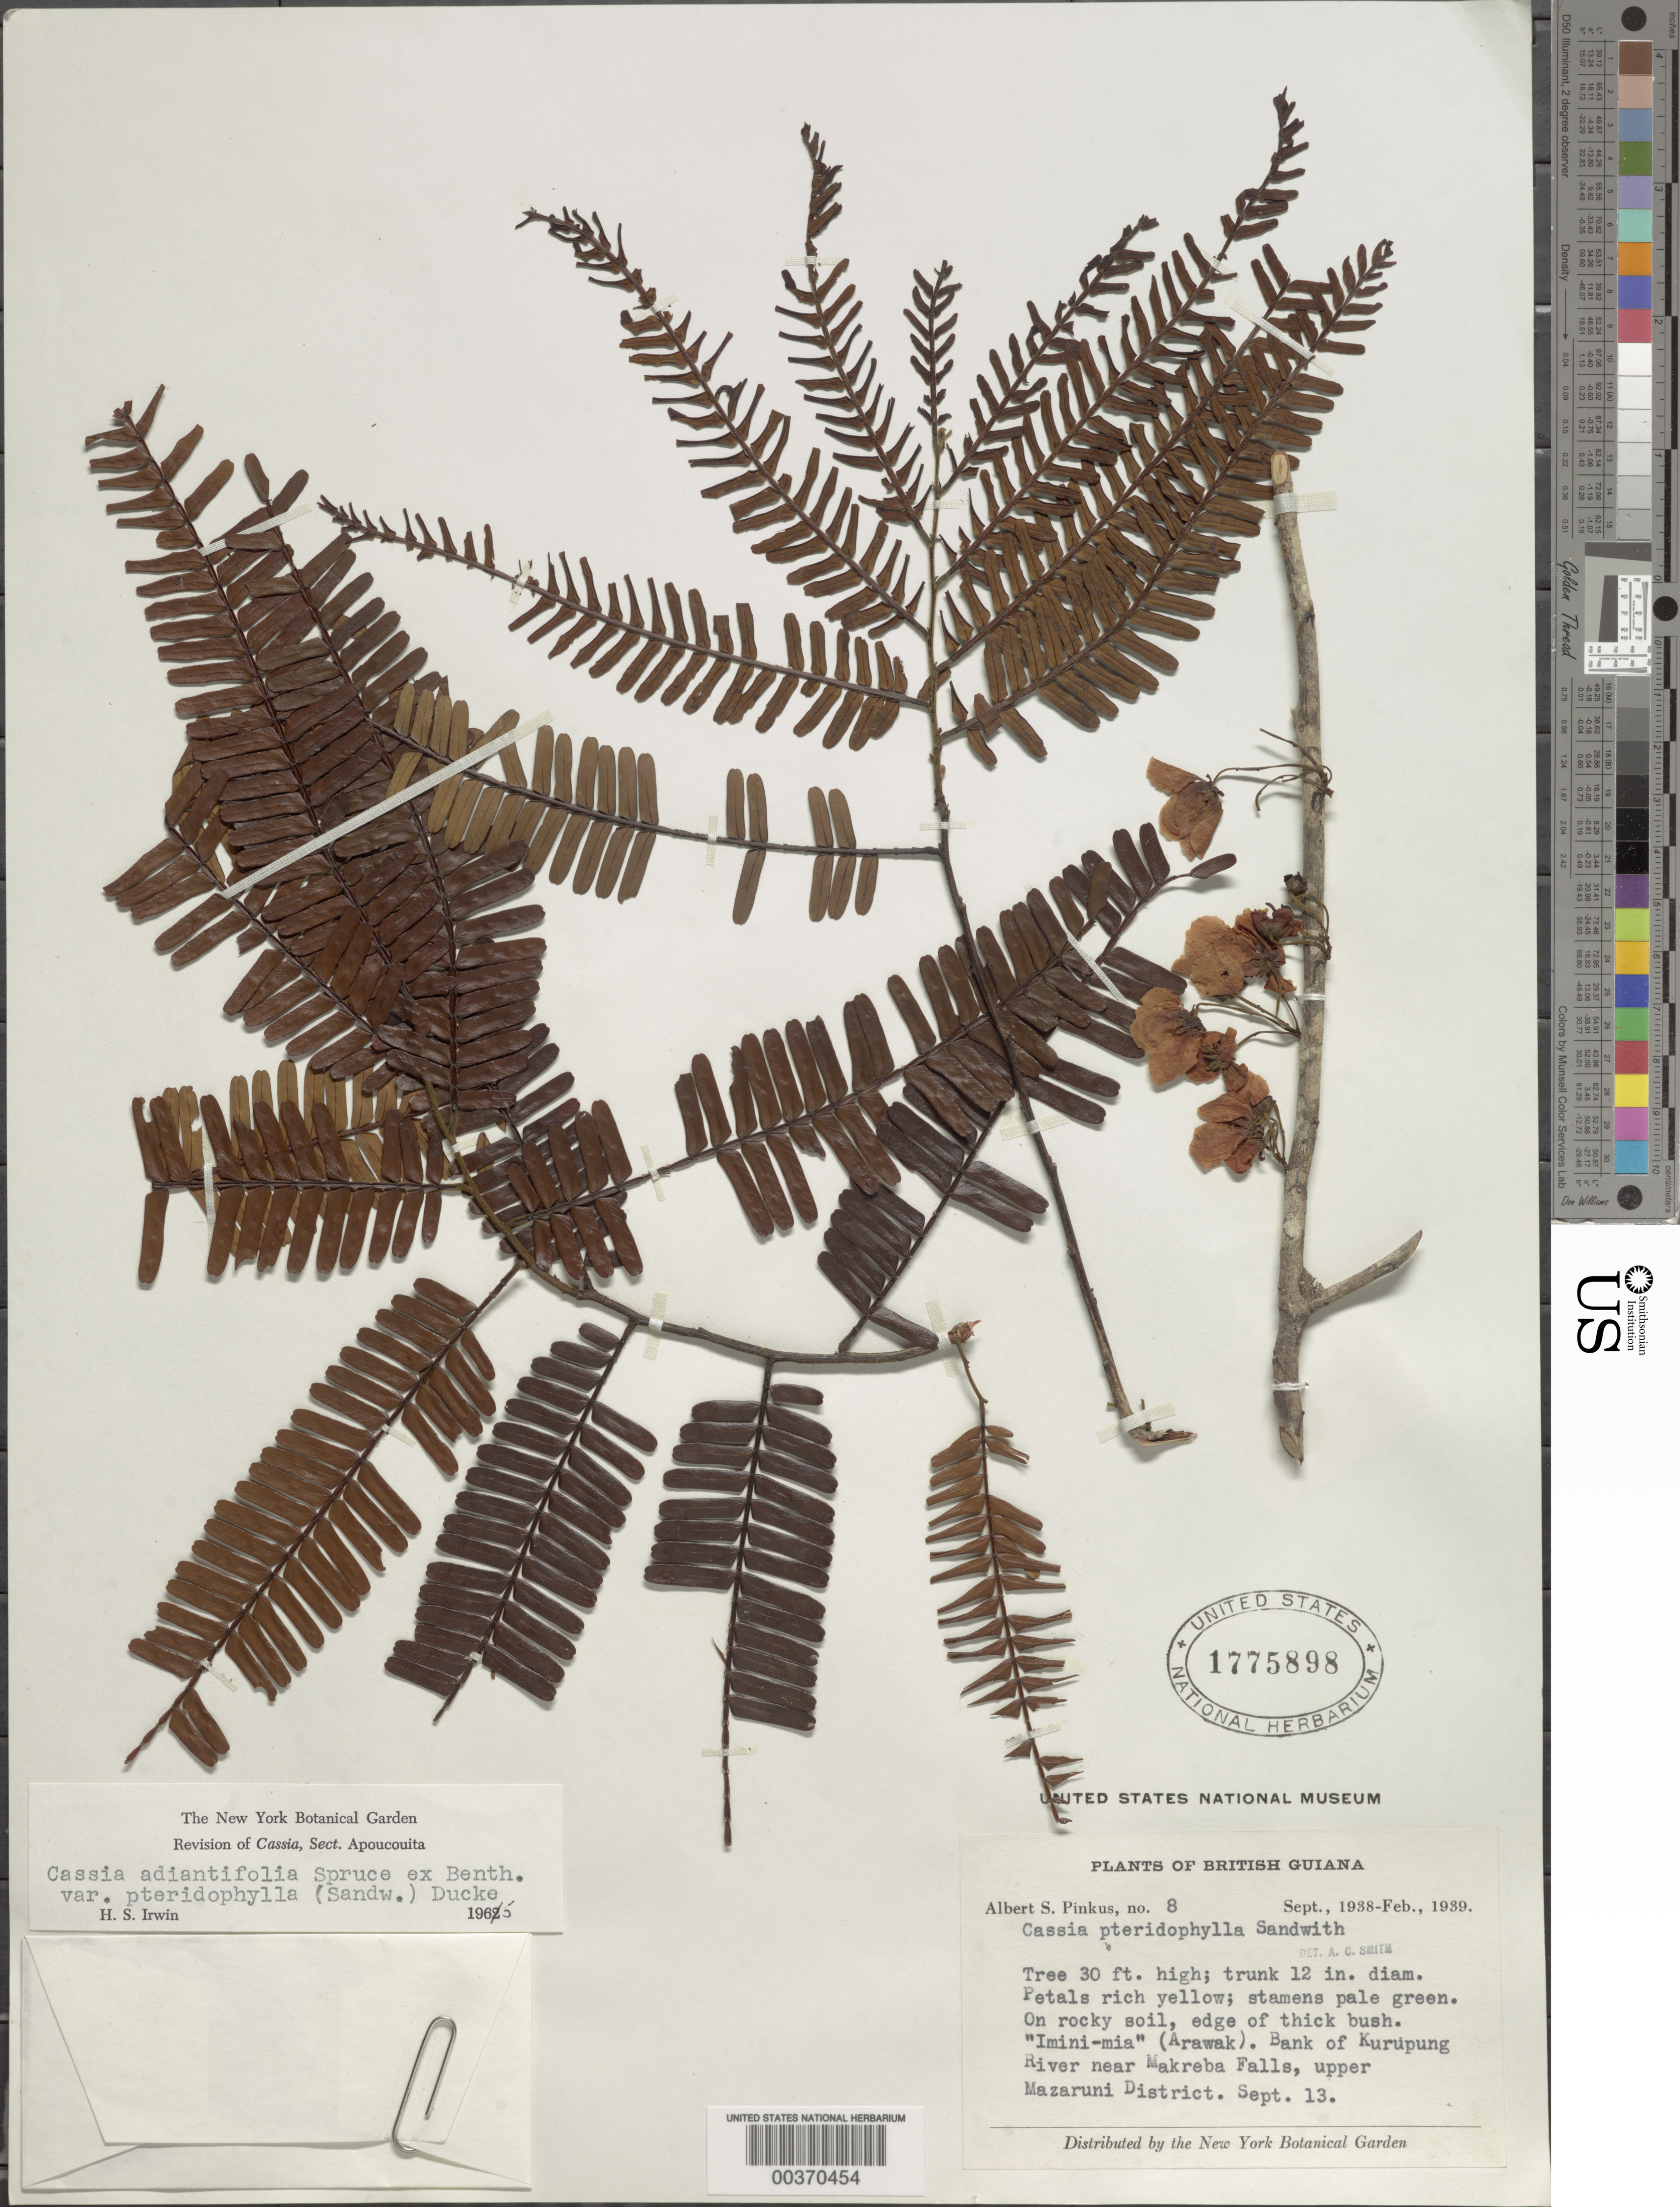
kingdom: Plantae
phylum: Tracheophyta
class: Magnoliopsida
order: Fabales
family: Fabaceae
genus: Chamaecrista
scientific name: Chamaecrista adiantifolia var. pteridophylla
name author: (Sandwith) H.S. Irwin & Barneby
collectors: A. Pinkus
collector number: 8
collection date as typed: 13 Sep 1938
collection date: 1938-09-13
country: Guyana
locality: "imini-mia" (arawak); bank of kurupung river near makreba falls; upper mazaruni district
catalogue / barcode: US 1775898